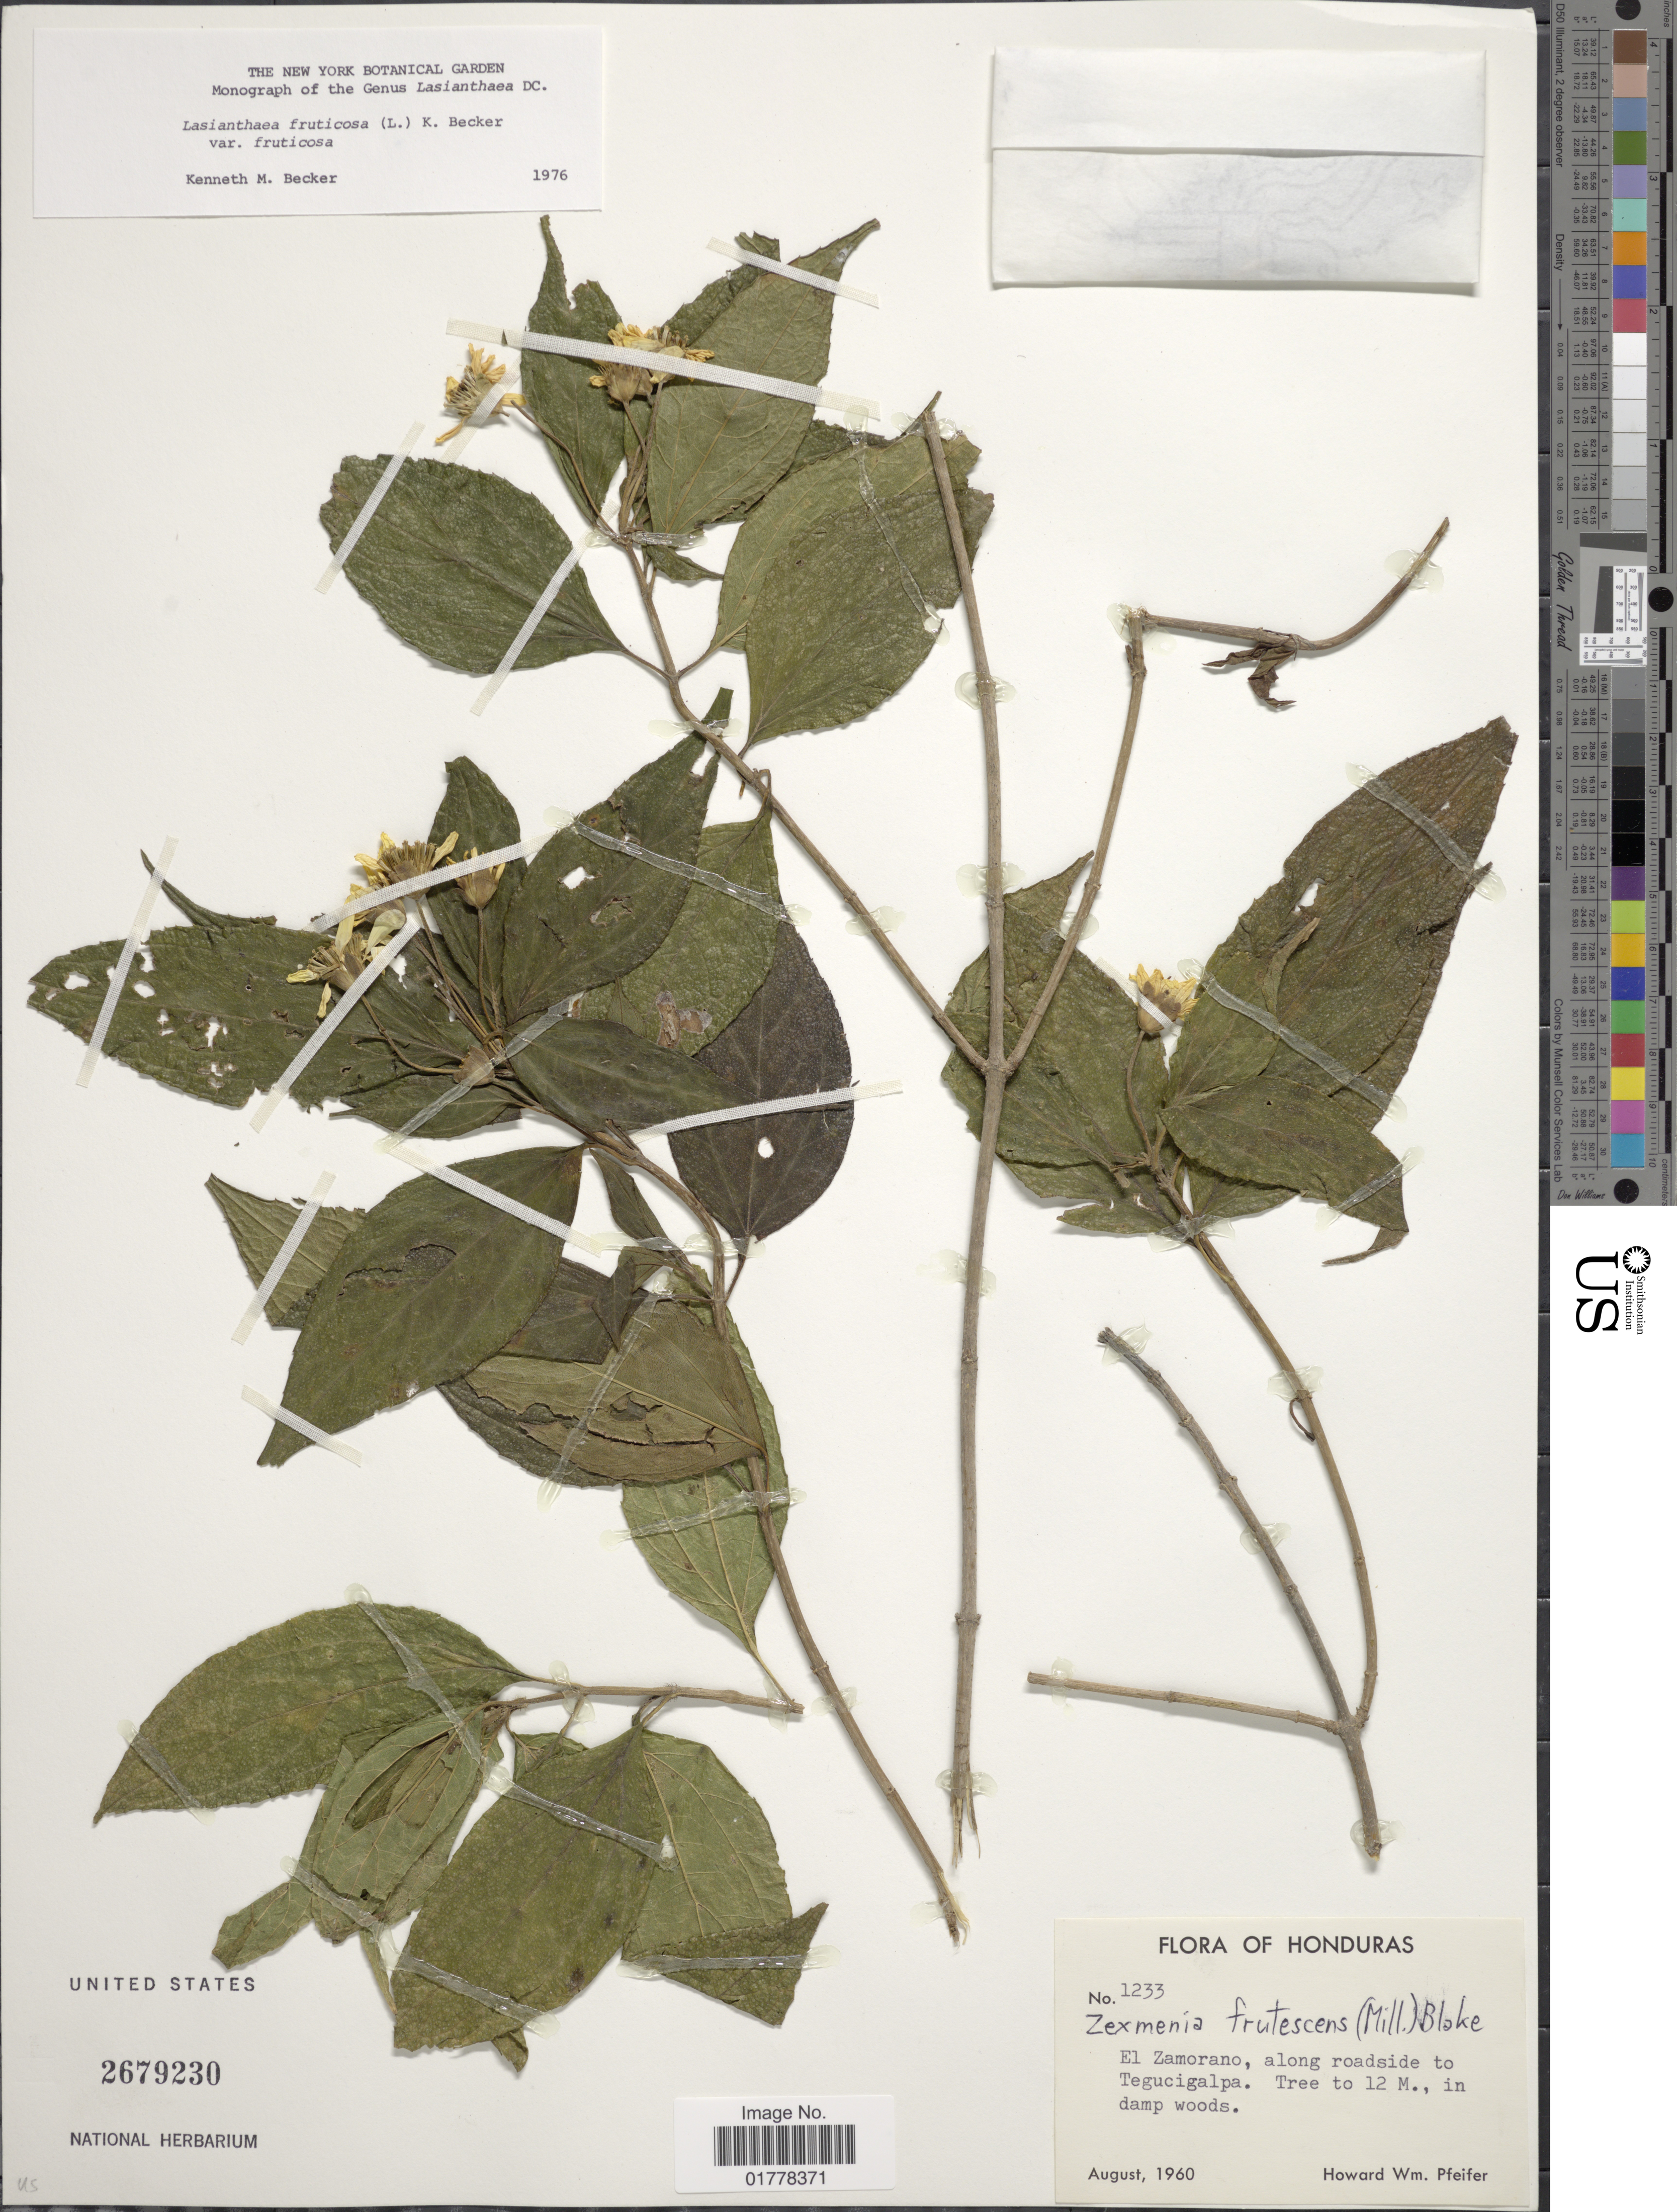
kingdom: Plantae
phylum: Tracheophyta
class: Magnoliopsida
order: Asterales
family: Asteraceae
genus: Lasianthaea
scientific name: Lasianthaea fruticosa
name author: (L.) K.M. Becker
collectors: H. W. Pfeifer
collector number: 1233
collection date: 1960-08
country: Honduras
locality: El Zamorano, along roadside to Tegucigalpa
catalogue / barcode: US 2679230